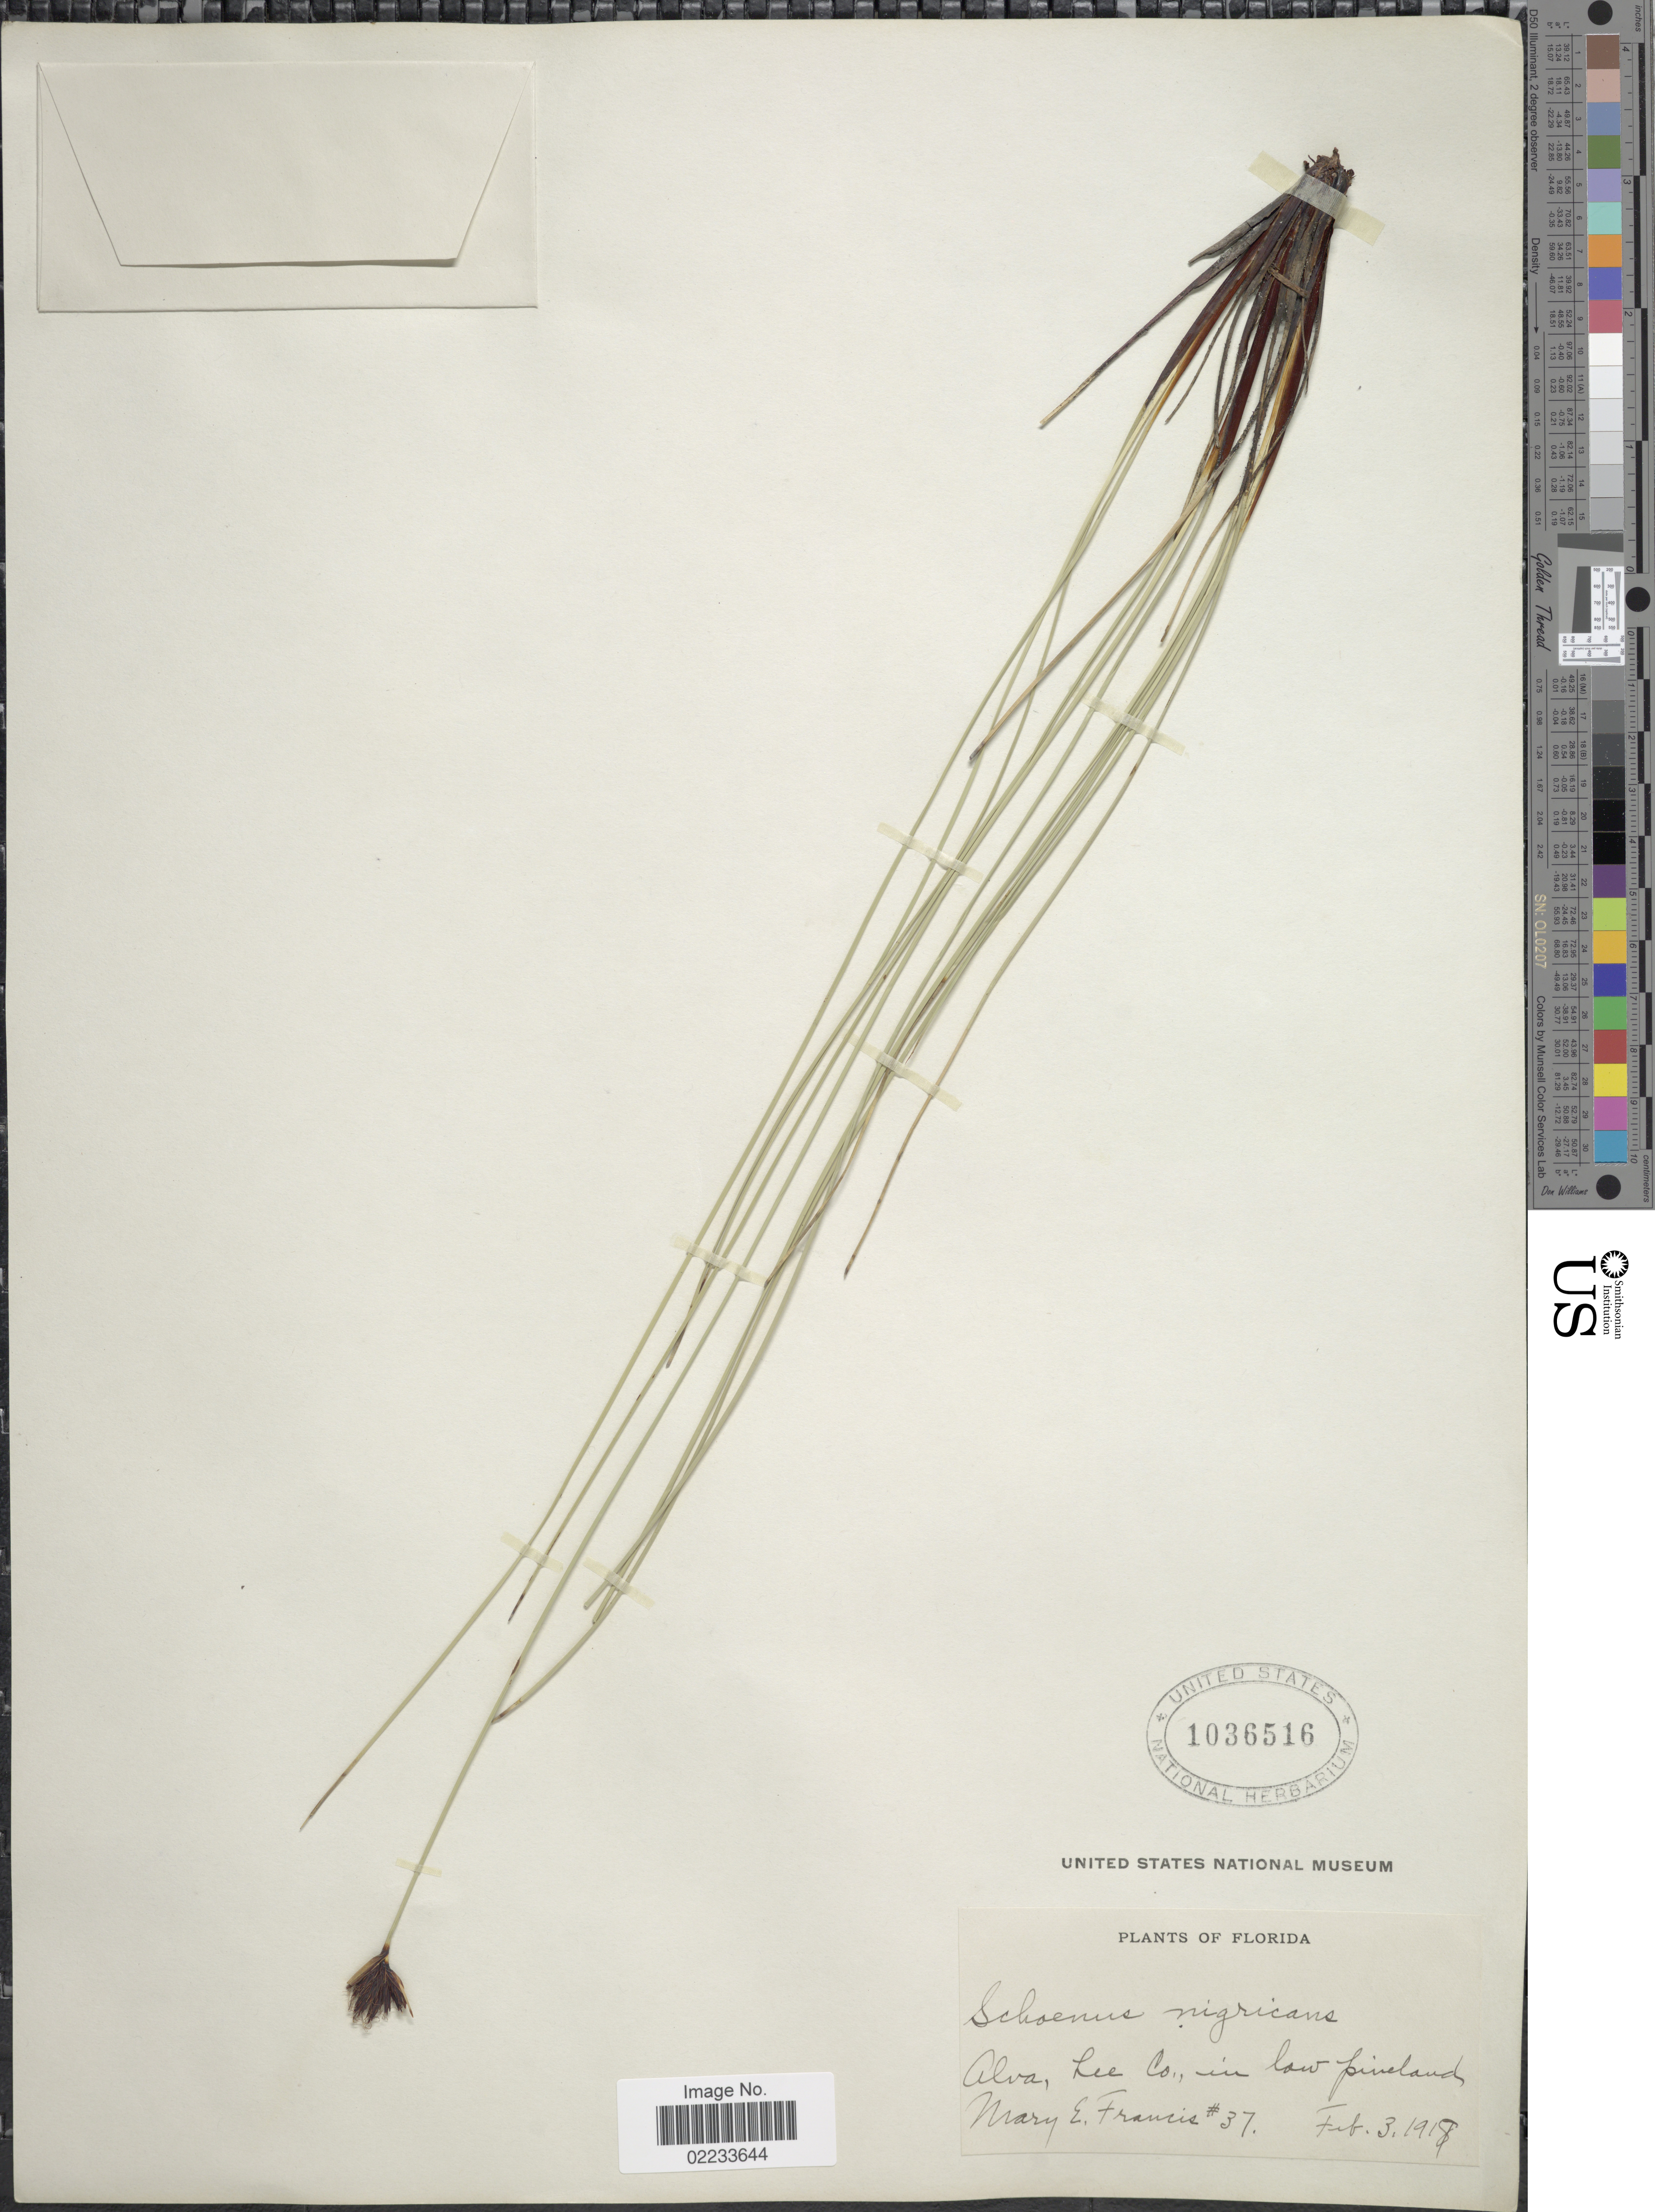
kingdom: Plantae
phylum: Tracheophyta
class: Liliopsida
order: Poales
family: Cyperaceae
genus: Schoenus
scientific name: Schoenus nigricans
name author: L.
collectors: M. E. Francis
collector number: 37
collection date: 1918-02-03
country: United States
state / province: Florida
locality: Alva, Lee Co., in low pineland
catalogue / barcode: US 1036516